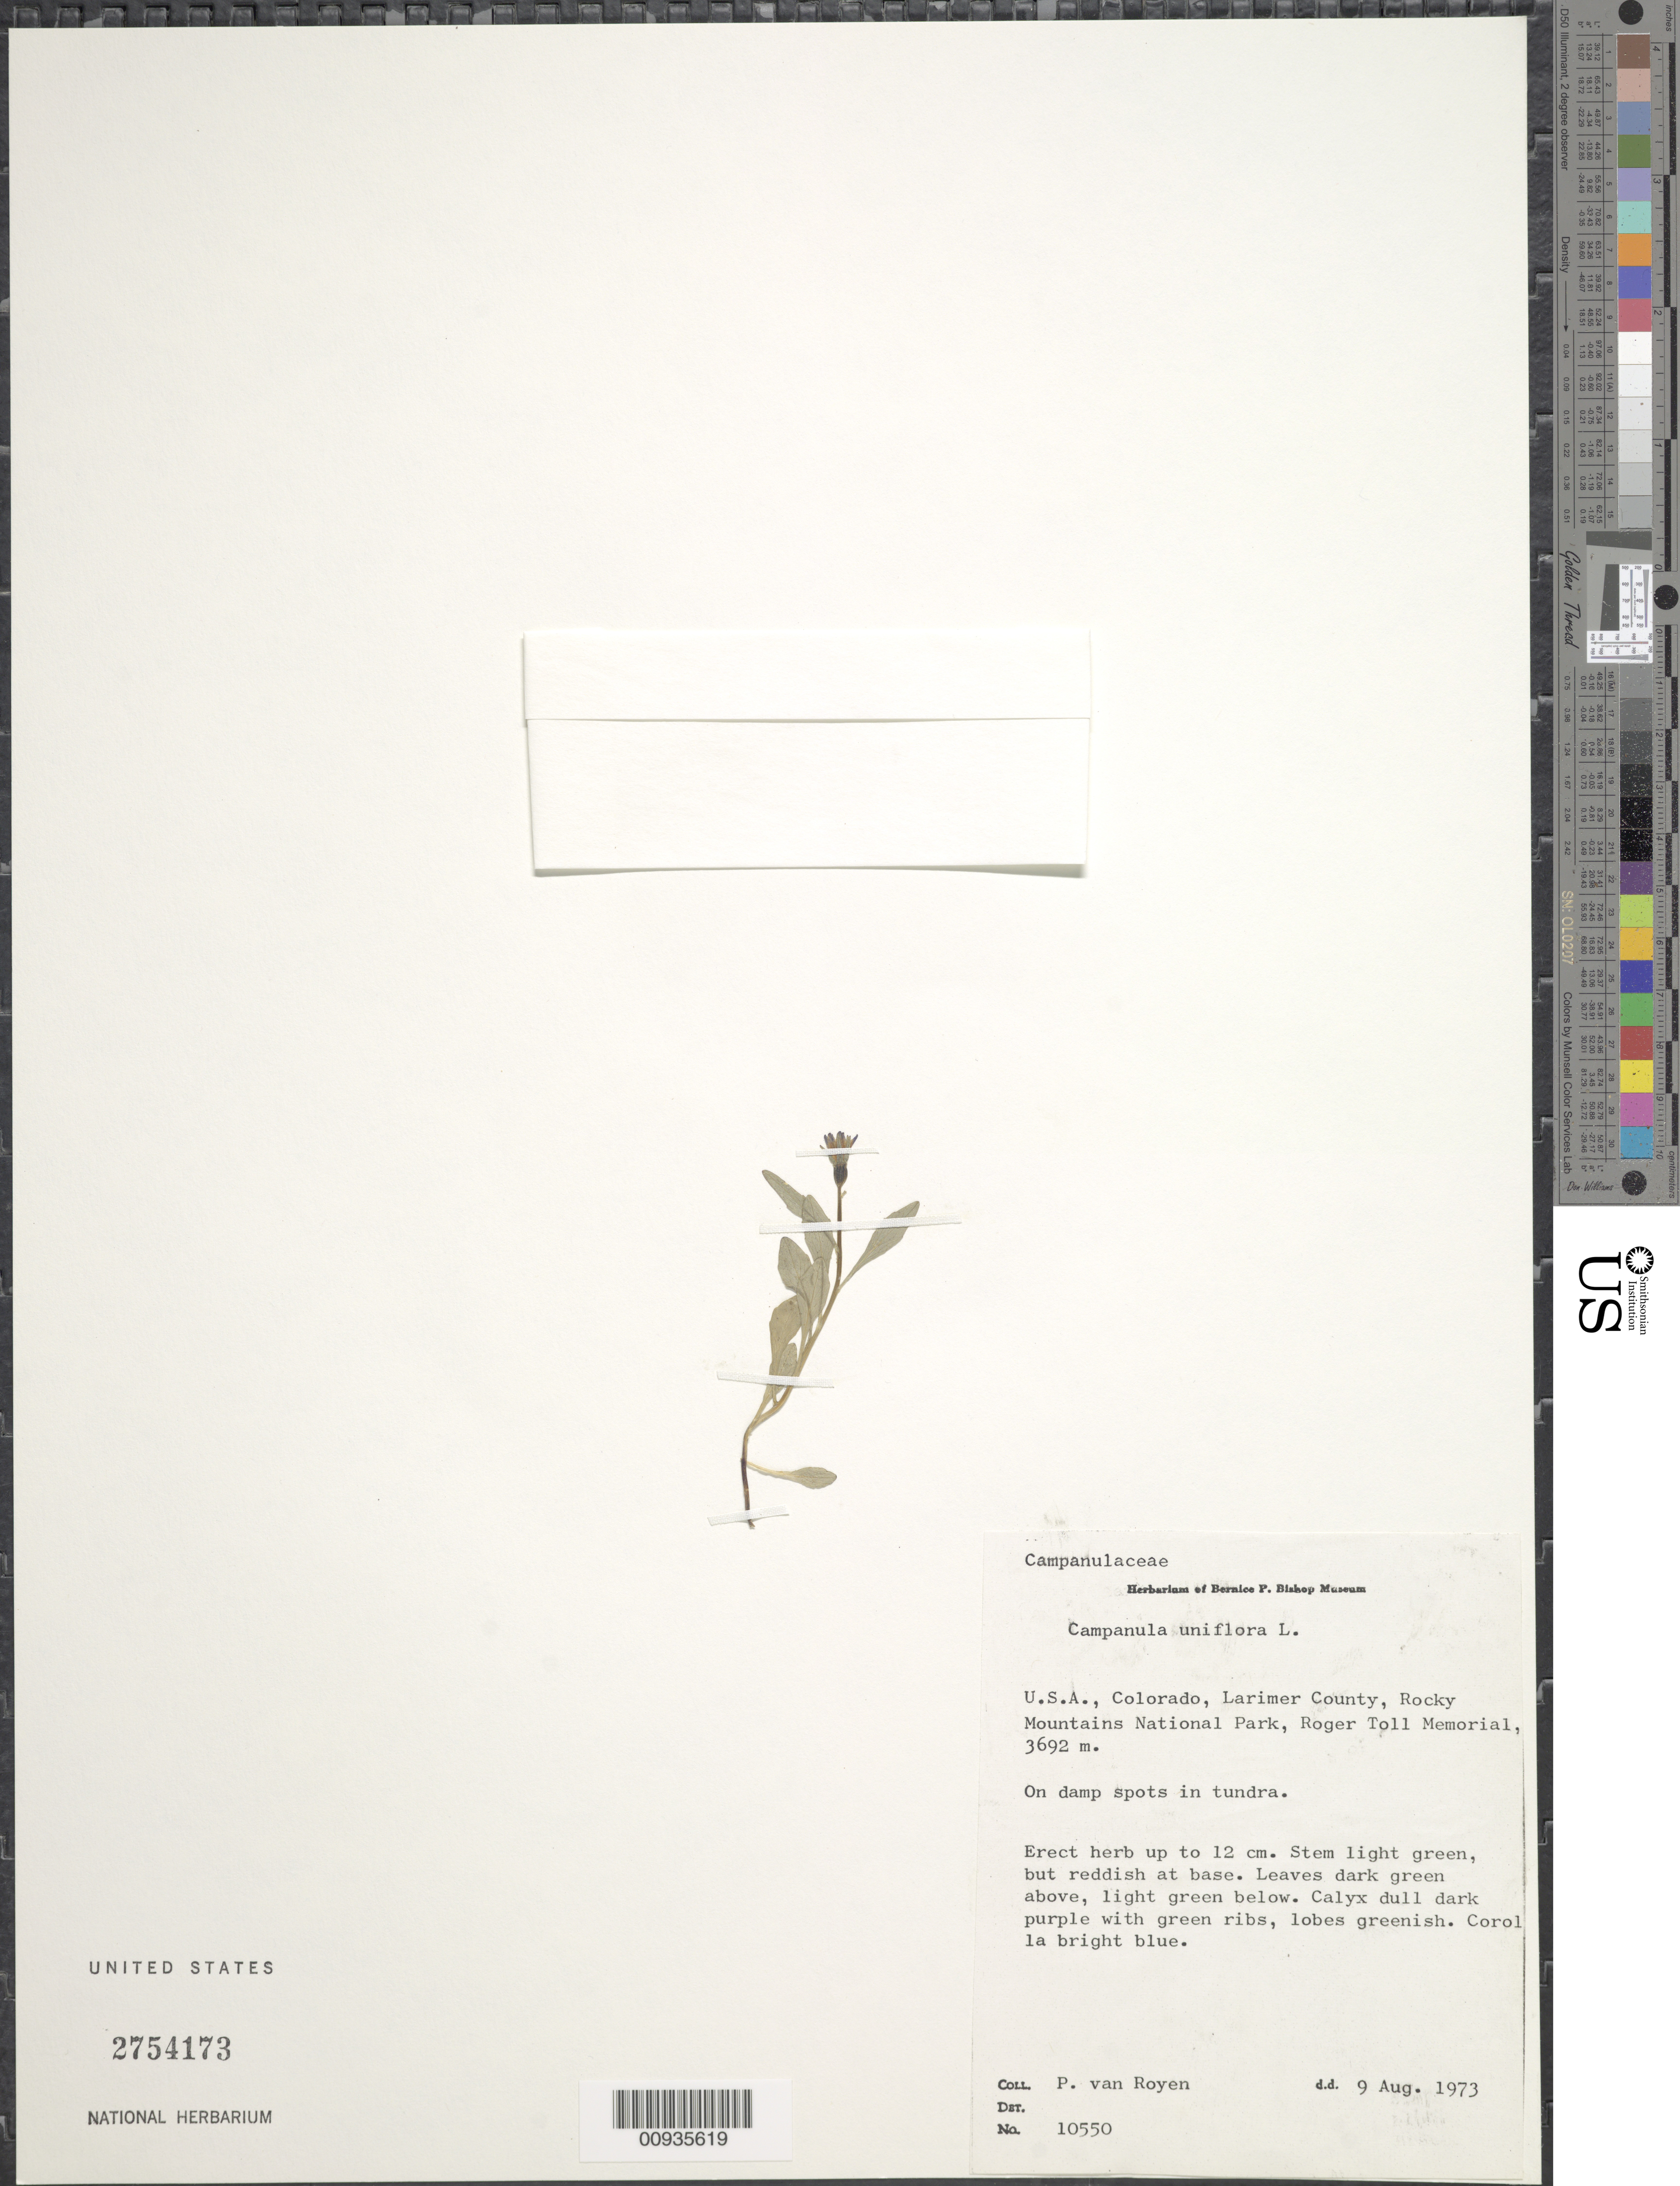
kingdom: Plantae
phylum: Tracheophyta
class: Magnoliopsida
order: Asterales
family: Campanulaceae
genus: Campanula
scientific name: Campanula uniflora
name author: L.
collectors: P. van Royen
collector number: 10550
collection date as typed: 09 Aug 1973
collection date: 1973-08-09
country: United States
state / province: Colorado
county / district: Laramie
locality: Rocky Mountains National Park, Roger Toll Memorial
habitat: on damp spots in tundra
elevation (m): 3692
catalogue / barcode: US 2754173